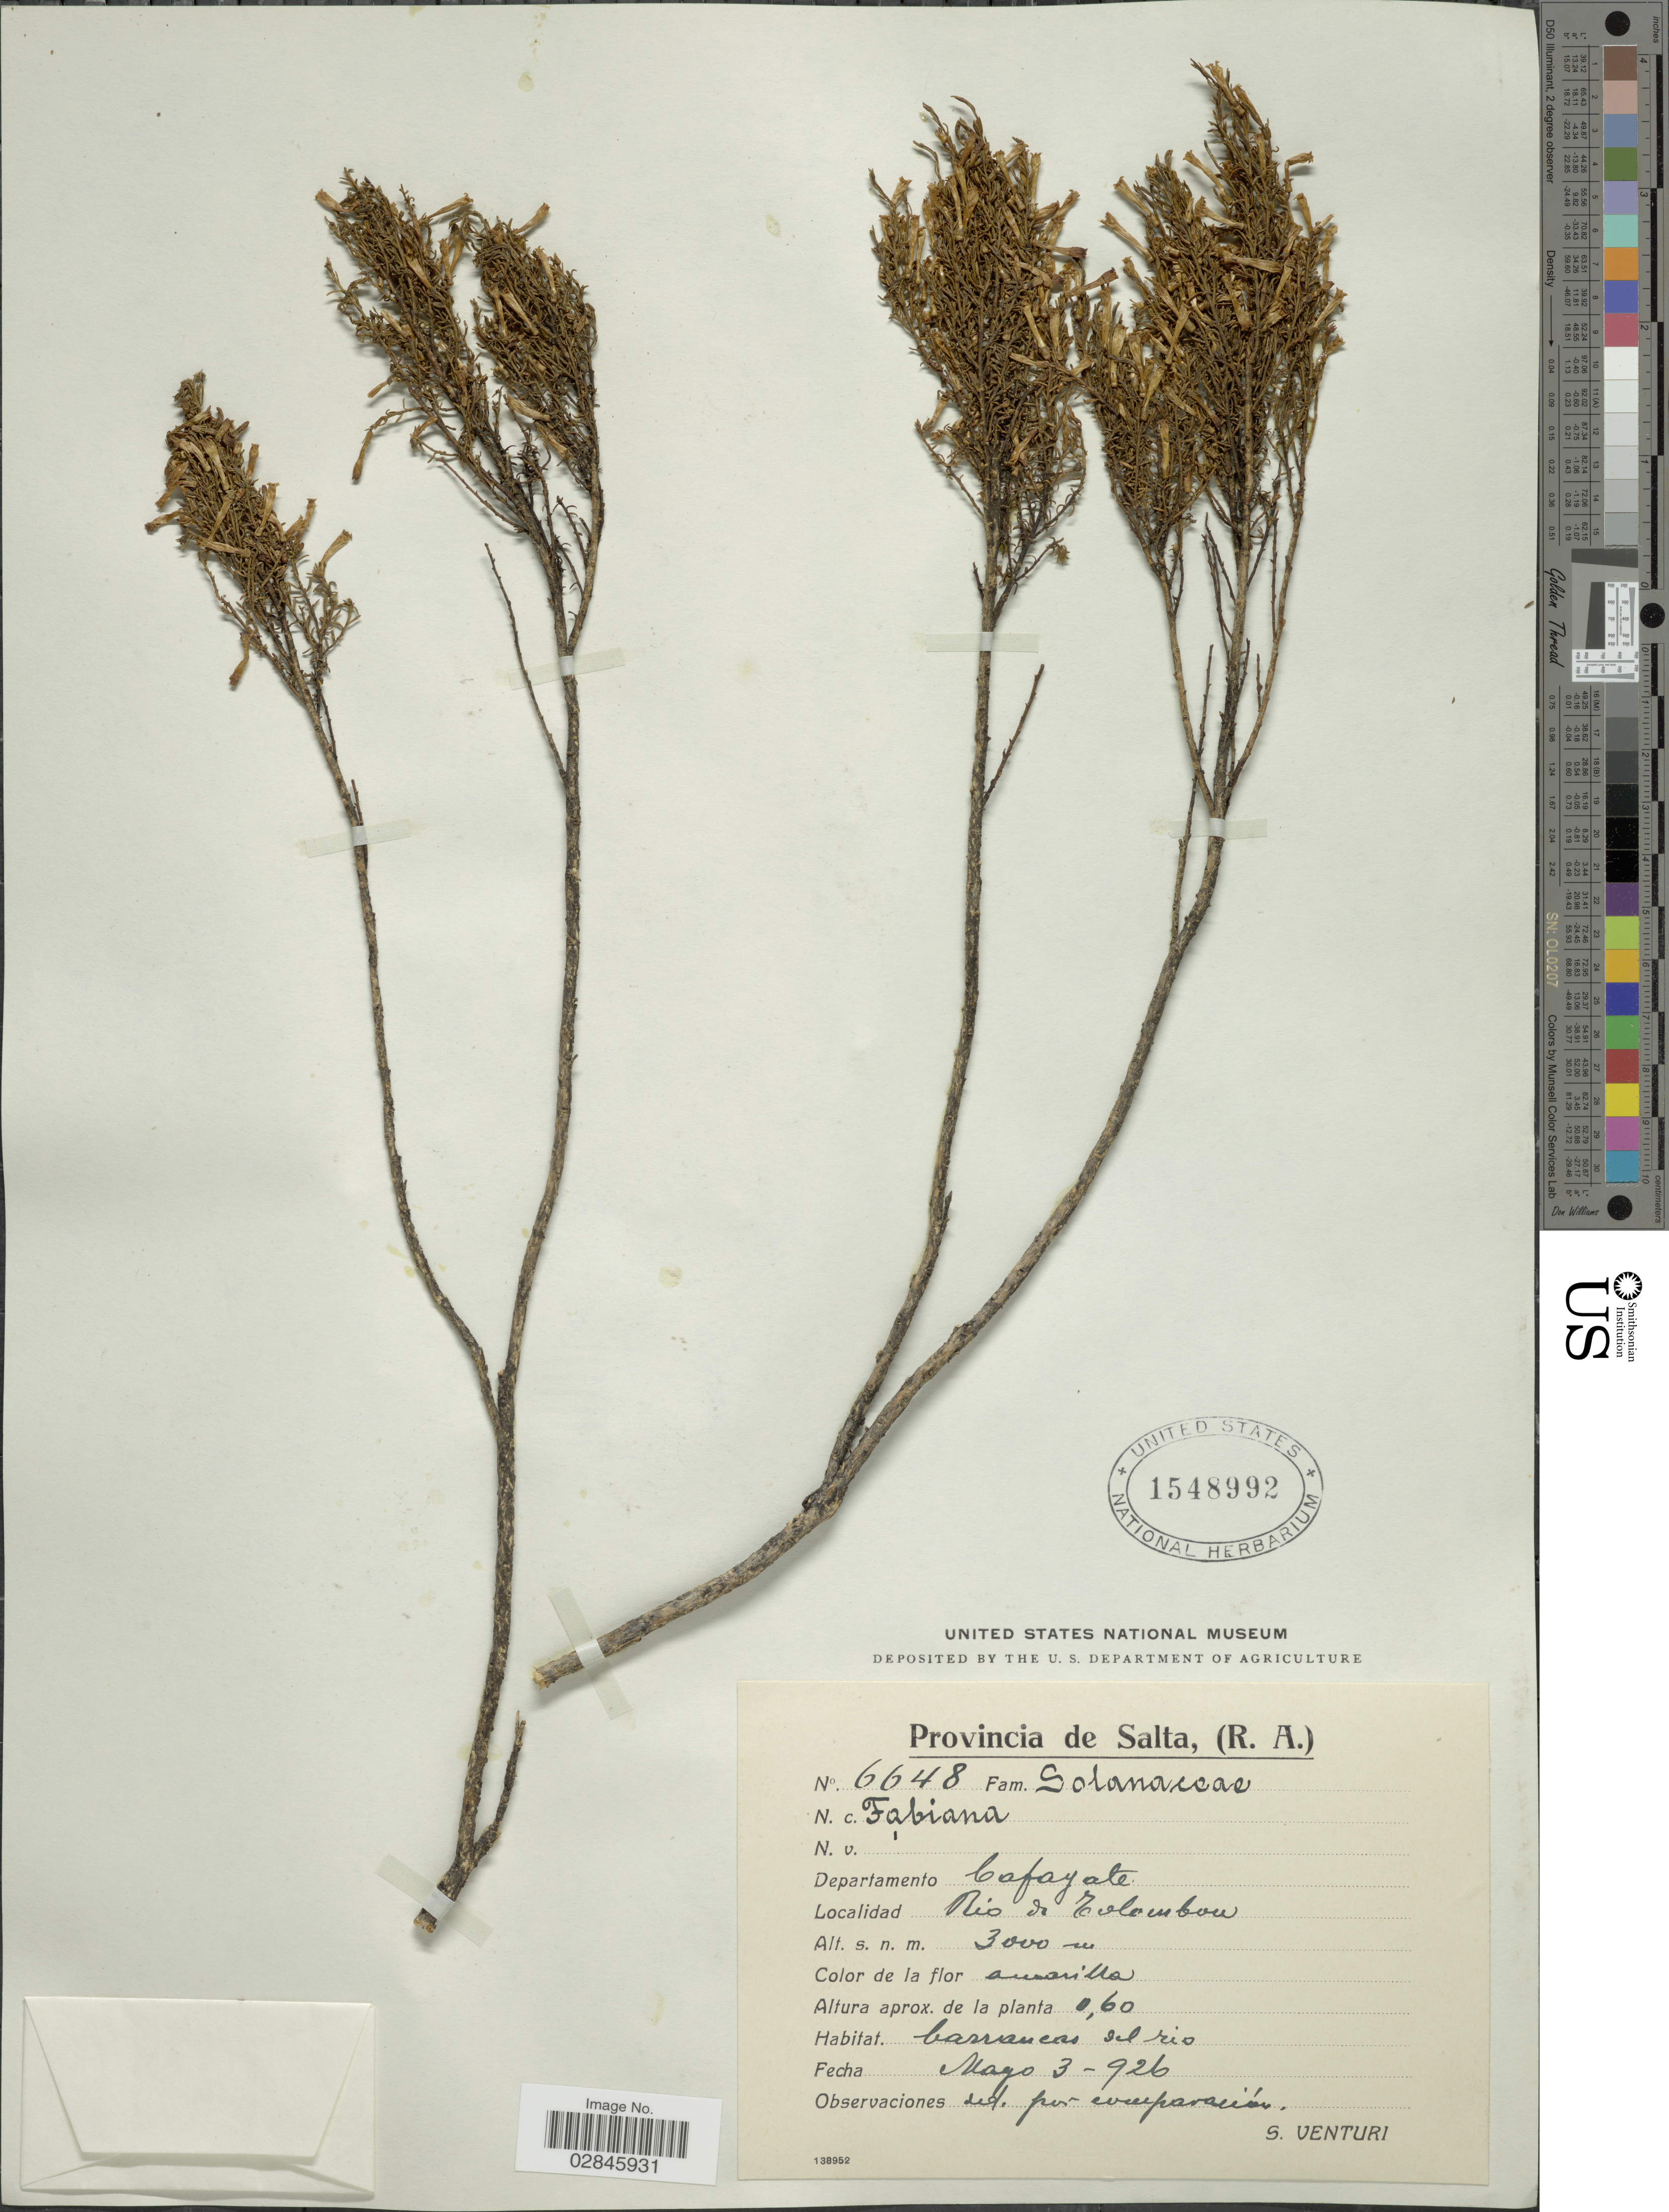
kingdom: Plantae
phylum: Tracheophyta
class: Magnoliopsida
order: Solanales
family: Solanaceae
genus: Fabiana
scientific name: Fabiana sp.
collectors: S. Venturi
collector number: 6648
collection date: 1926-05-03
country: Argentina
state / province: Salta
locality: (R.A.), Departamento Cafayate. Rio de Tolombon.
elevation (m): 3000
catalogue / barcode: US 1548992